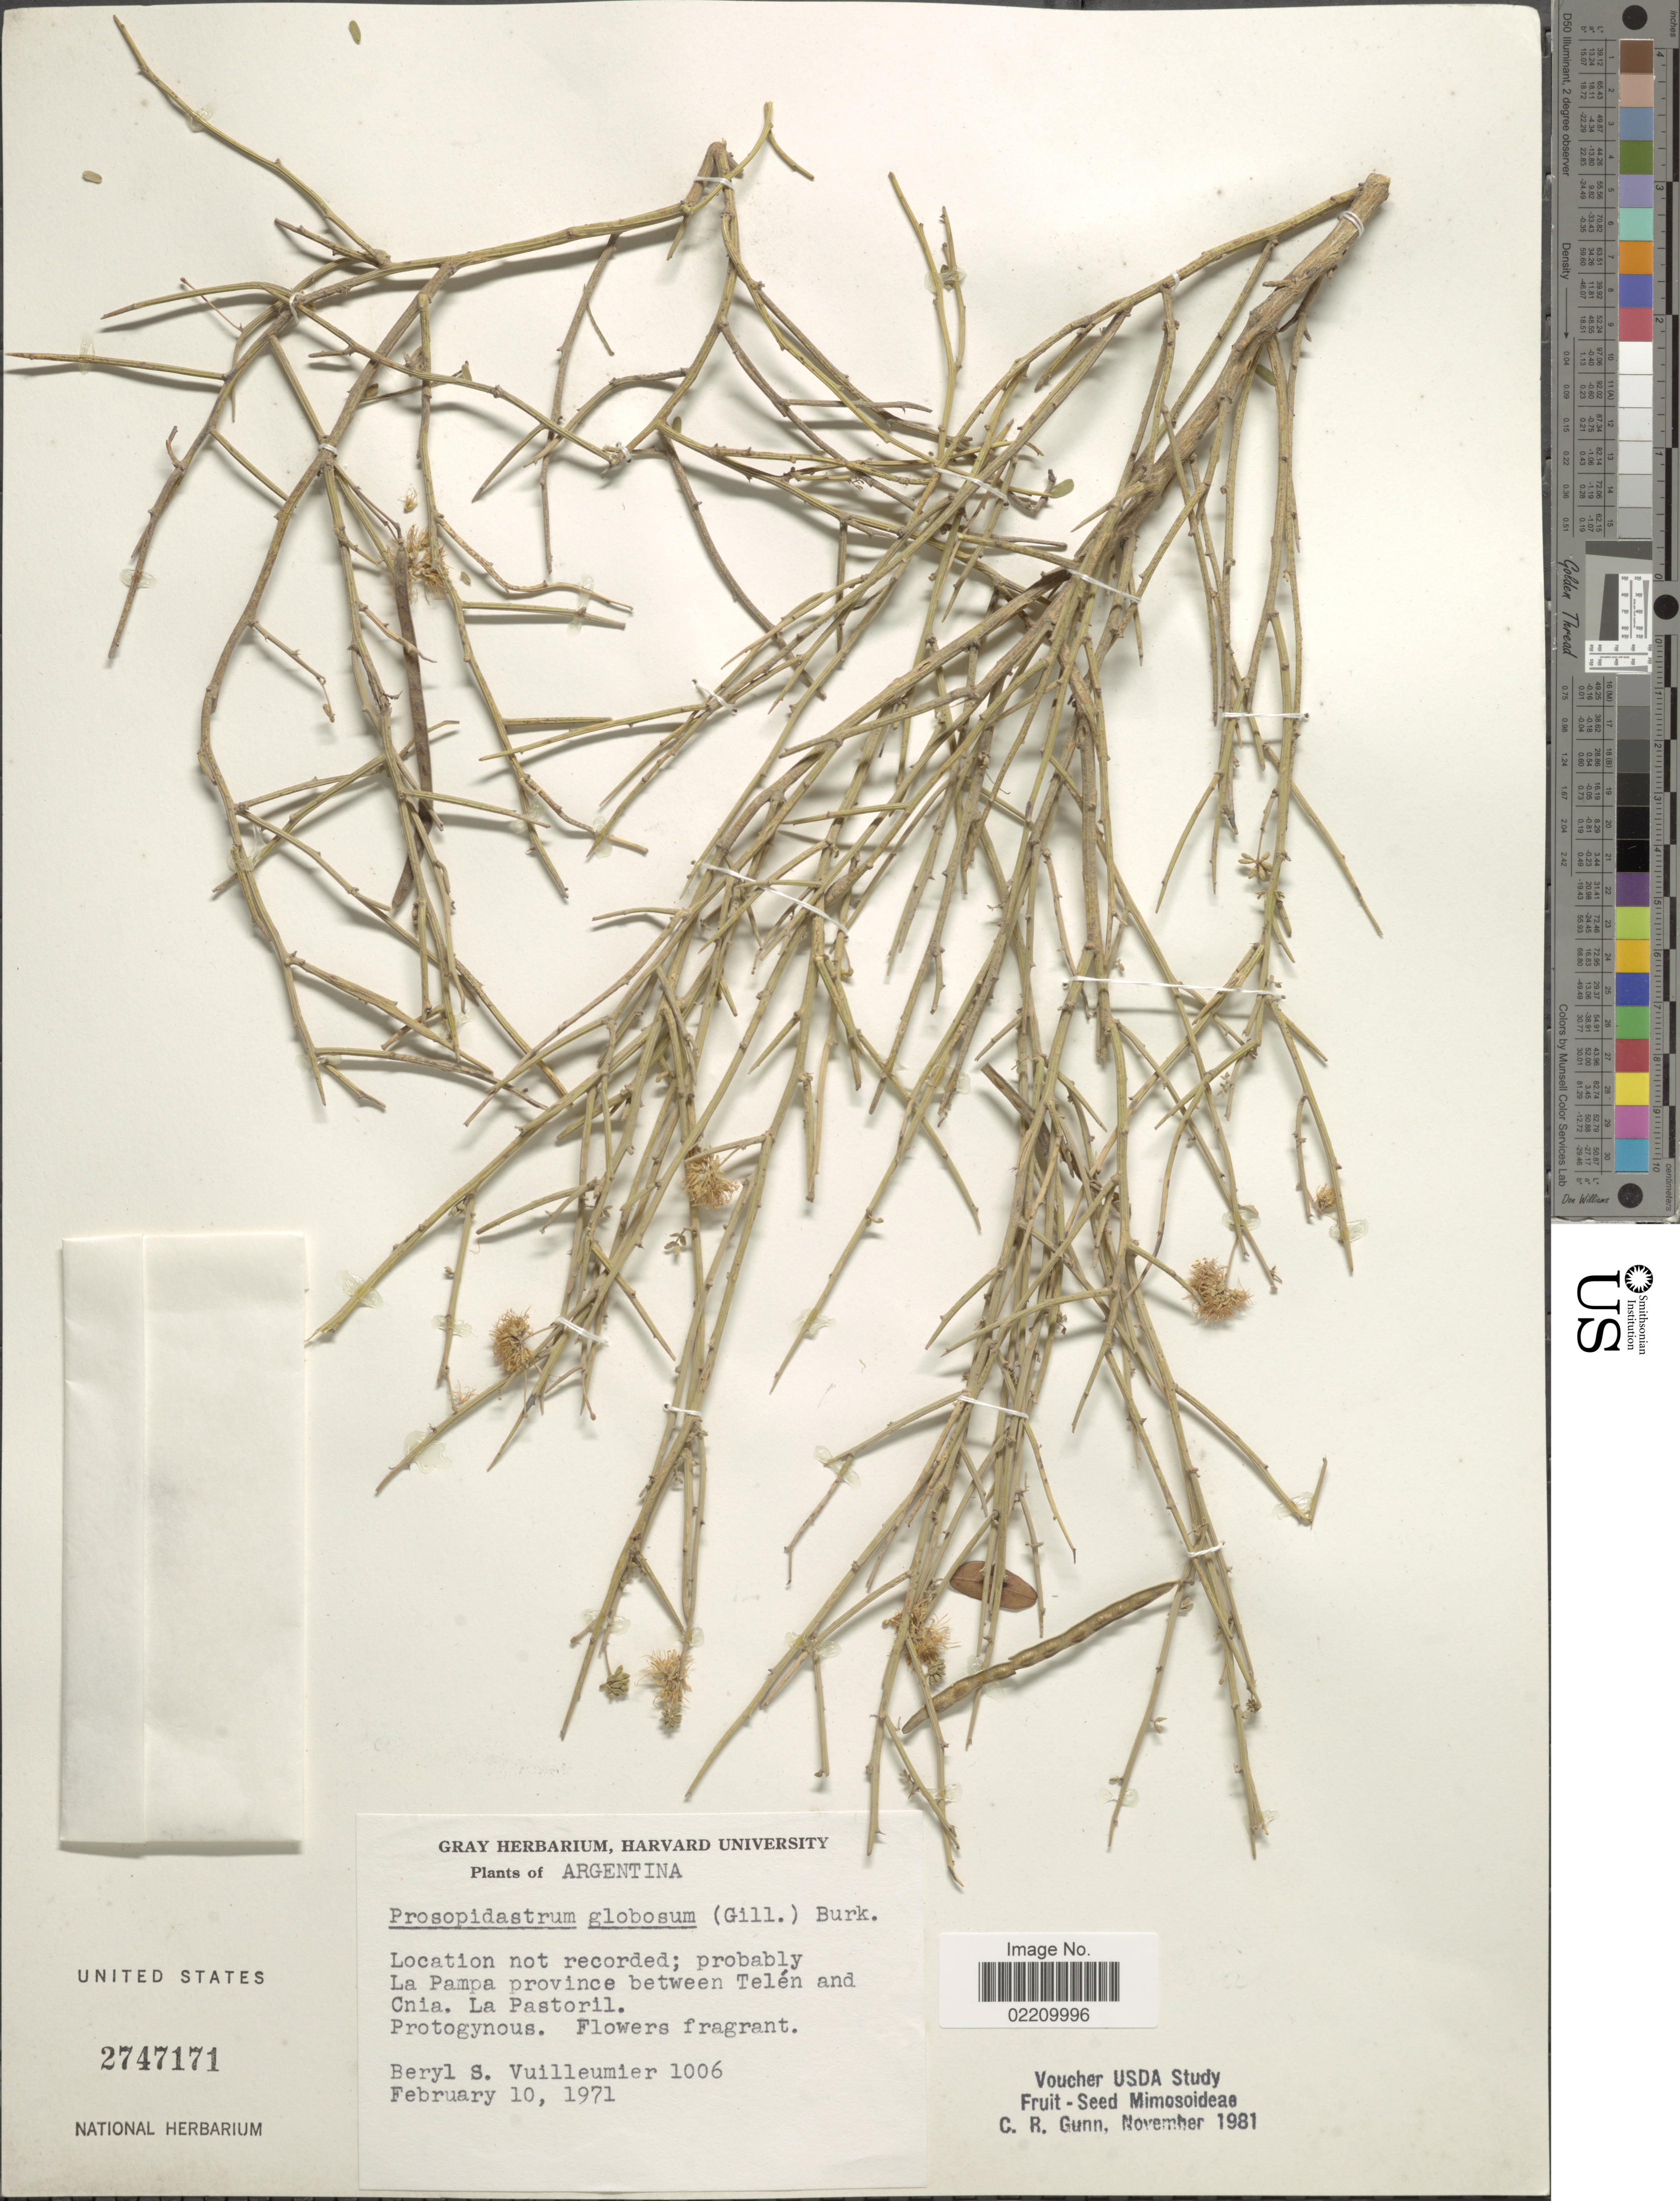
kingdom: Plantae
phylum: Tracheophyta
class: Magnoliopsida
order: Fabales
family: Fabaceae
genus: Prosopidastrum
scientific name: Prosopidastrum benthamii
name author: (Chodat & Wilczek) Palacios & Hoc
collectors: B. Vuilleumier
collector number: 1006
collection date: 1971-02-10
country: Argentina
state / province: La Pampa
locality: Between Telen and Cnia, La Pastoril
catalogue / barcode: US 2747171